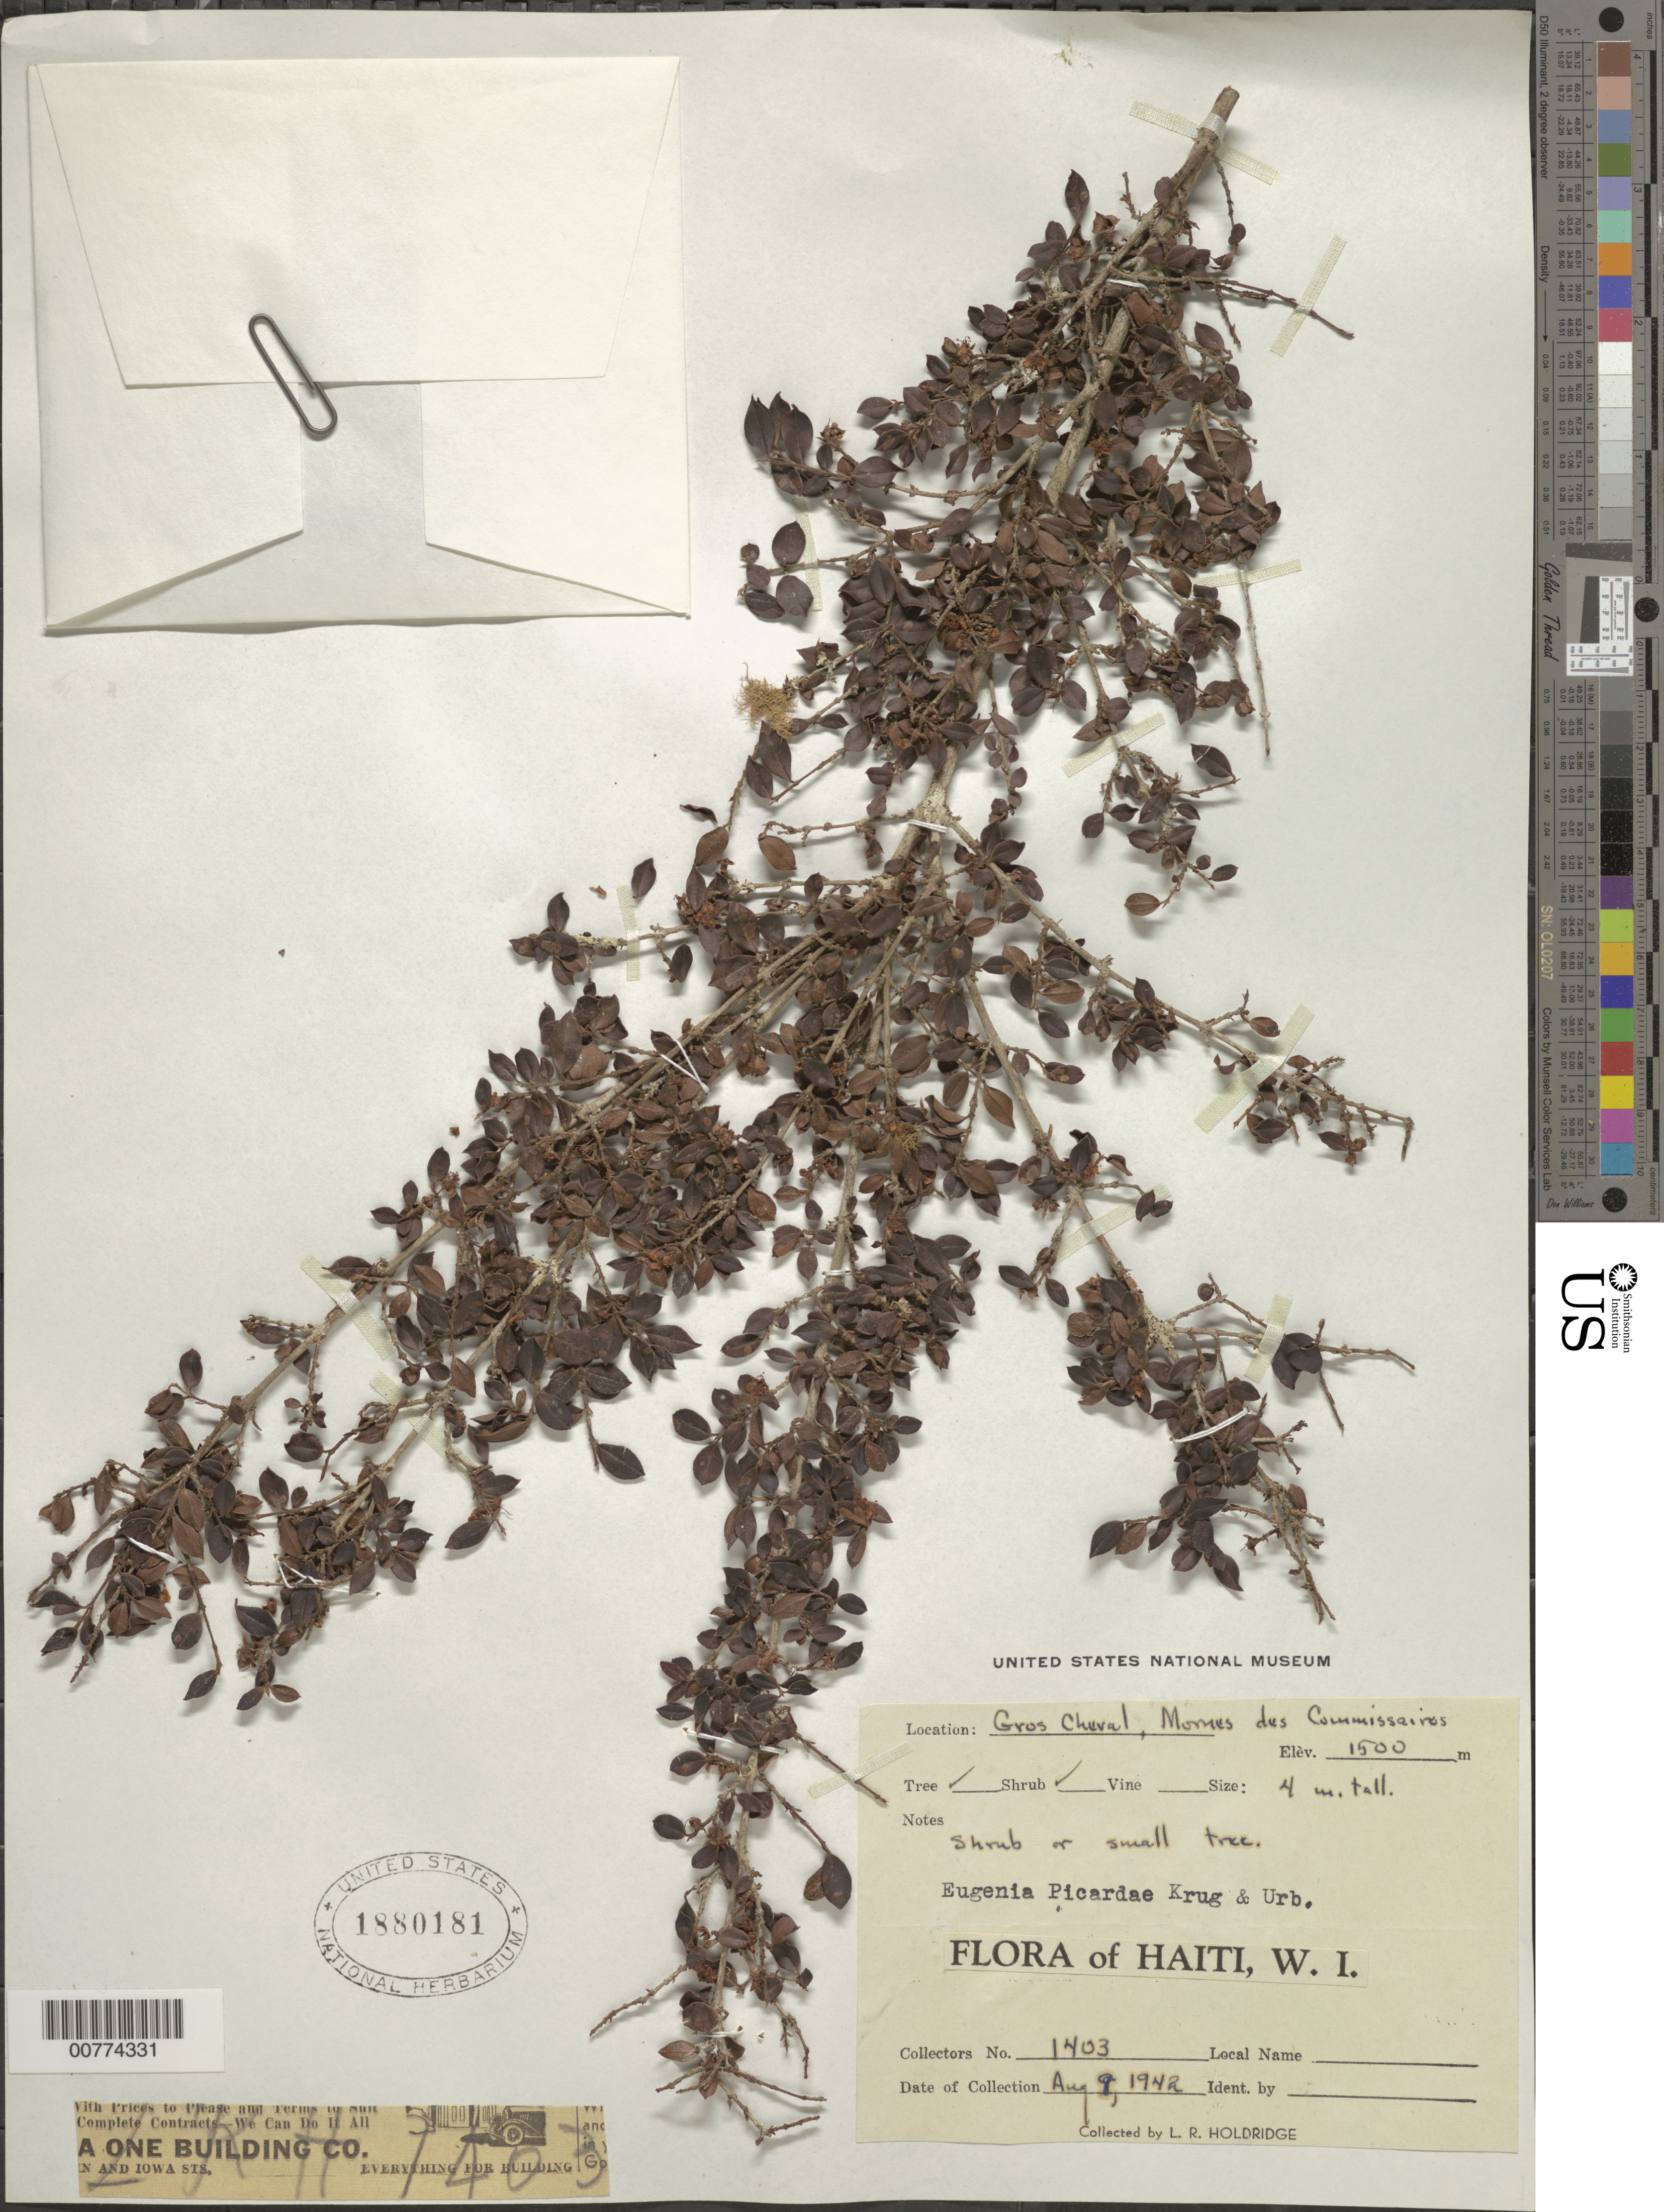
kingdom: Plantae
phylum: Tracheophyta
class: Magnoliopsida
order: Myrtales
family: Myrtaceae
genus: Eugenia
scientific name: Eugenia picardae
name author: Krug & Urb.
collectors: L. Holdridge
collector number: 1403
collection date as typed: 09 Aug 1942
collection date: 1942-08-09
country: Haiti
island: Hispaniola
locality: Gros Cheval, Mornes des Commissaires.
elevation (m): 1500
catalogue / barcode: US 1880181